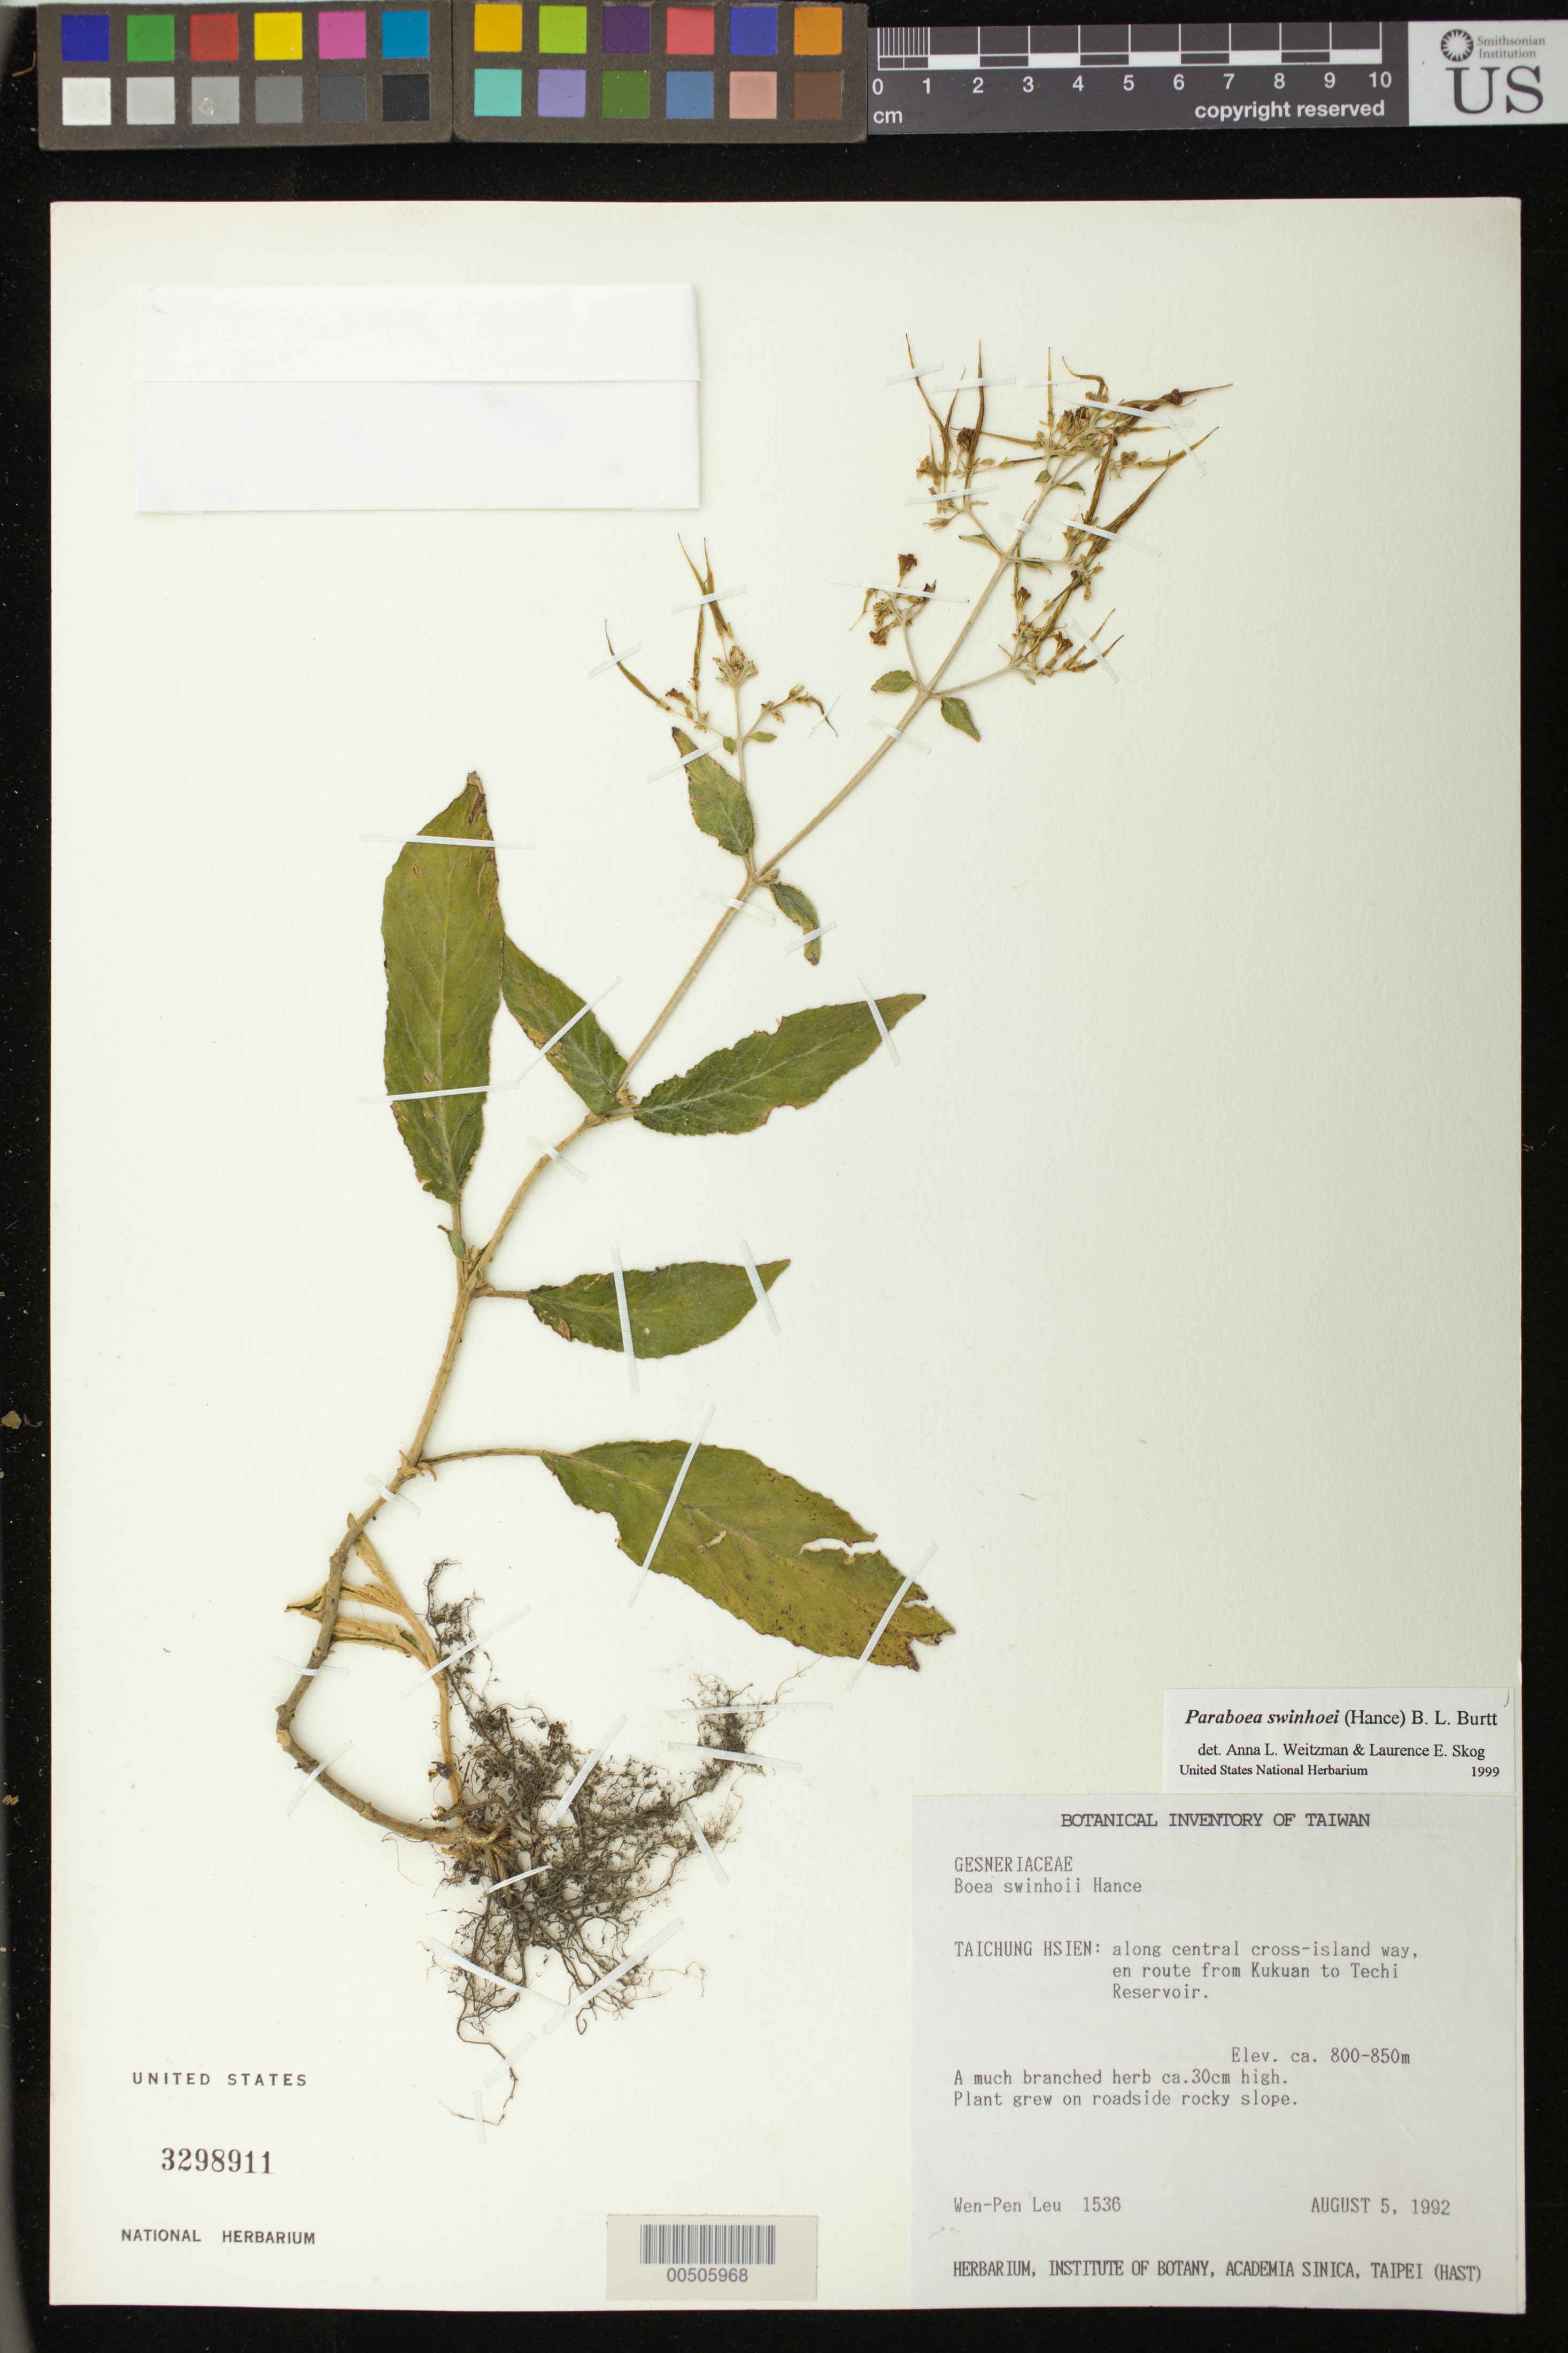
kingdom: Plantae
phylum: Tracheophyta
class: Magnoliopsida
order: Lamiales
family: Gesneriaceae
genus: Paraboea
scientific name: Paraboea swinhoei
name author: (Hance) B.L. Burtt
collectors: W. Leu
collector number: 1536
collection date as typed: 05 Aug 1992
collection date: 1992-08-05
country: Taiwan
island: Taiwan [Formosa]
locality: Tai chung hsien, kukuan to techi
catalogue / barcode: US 3298911